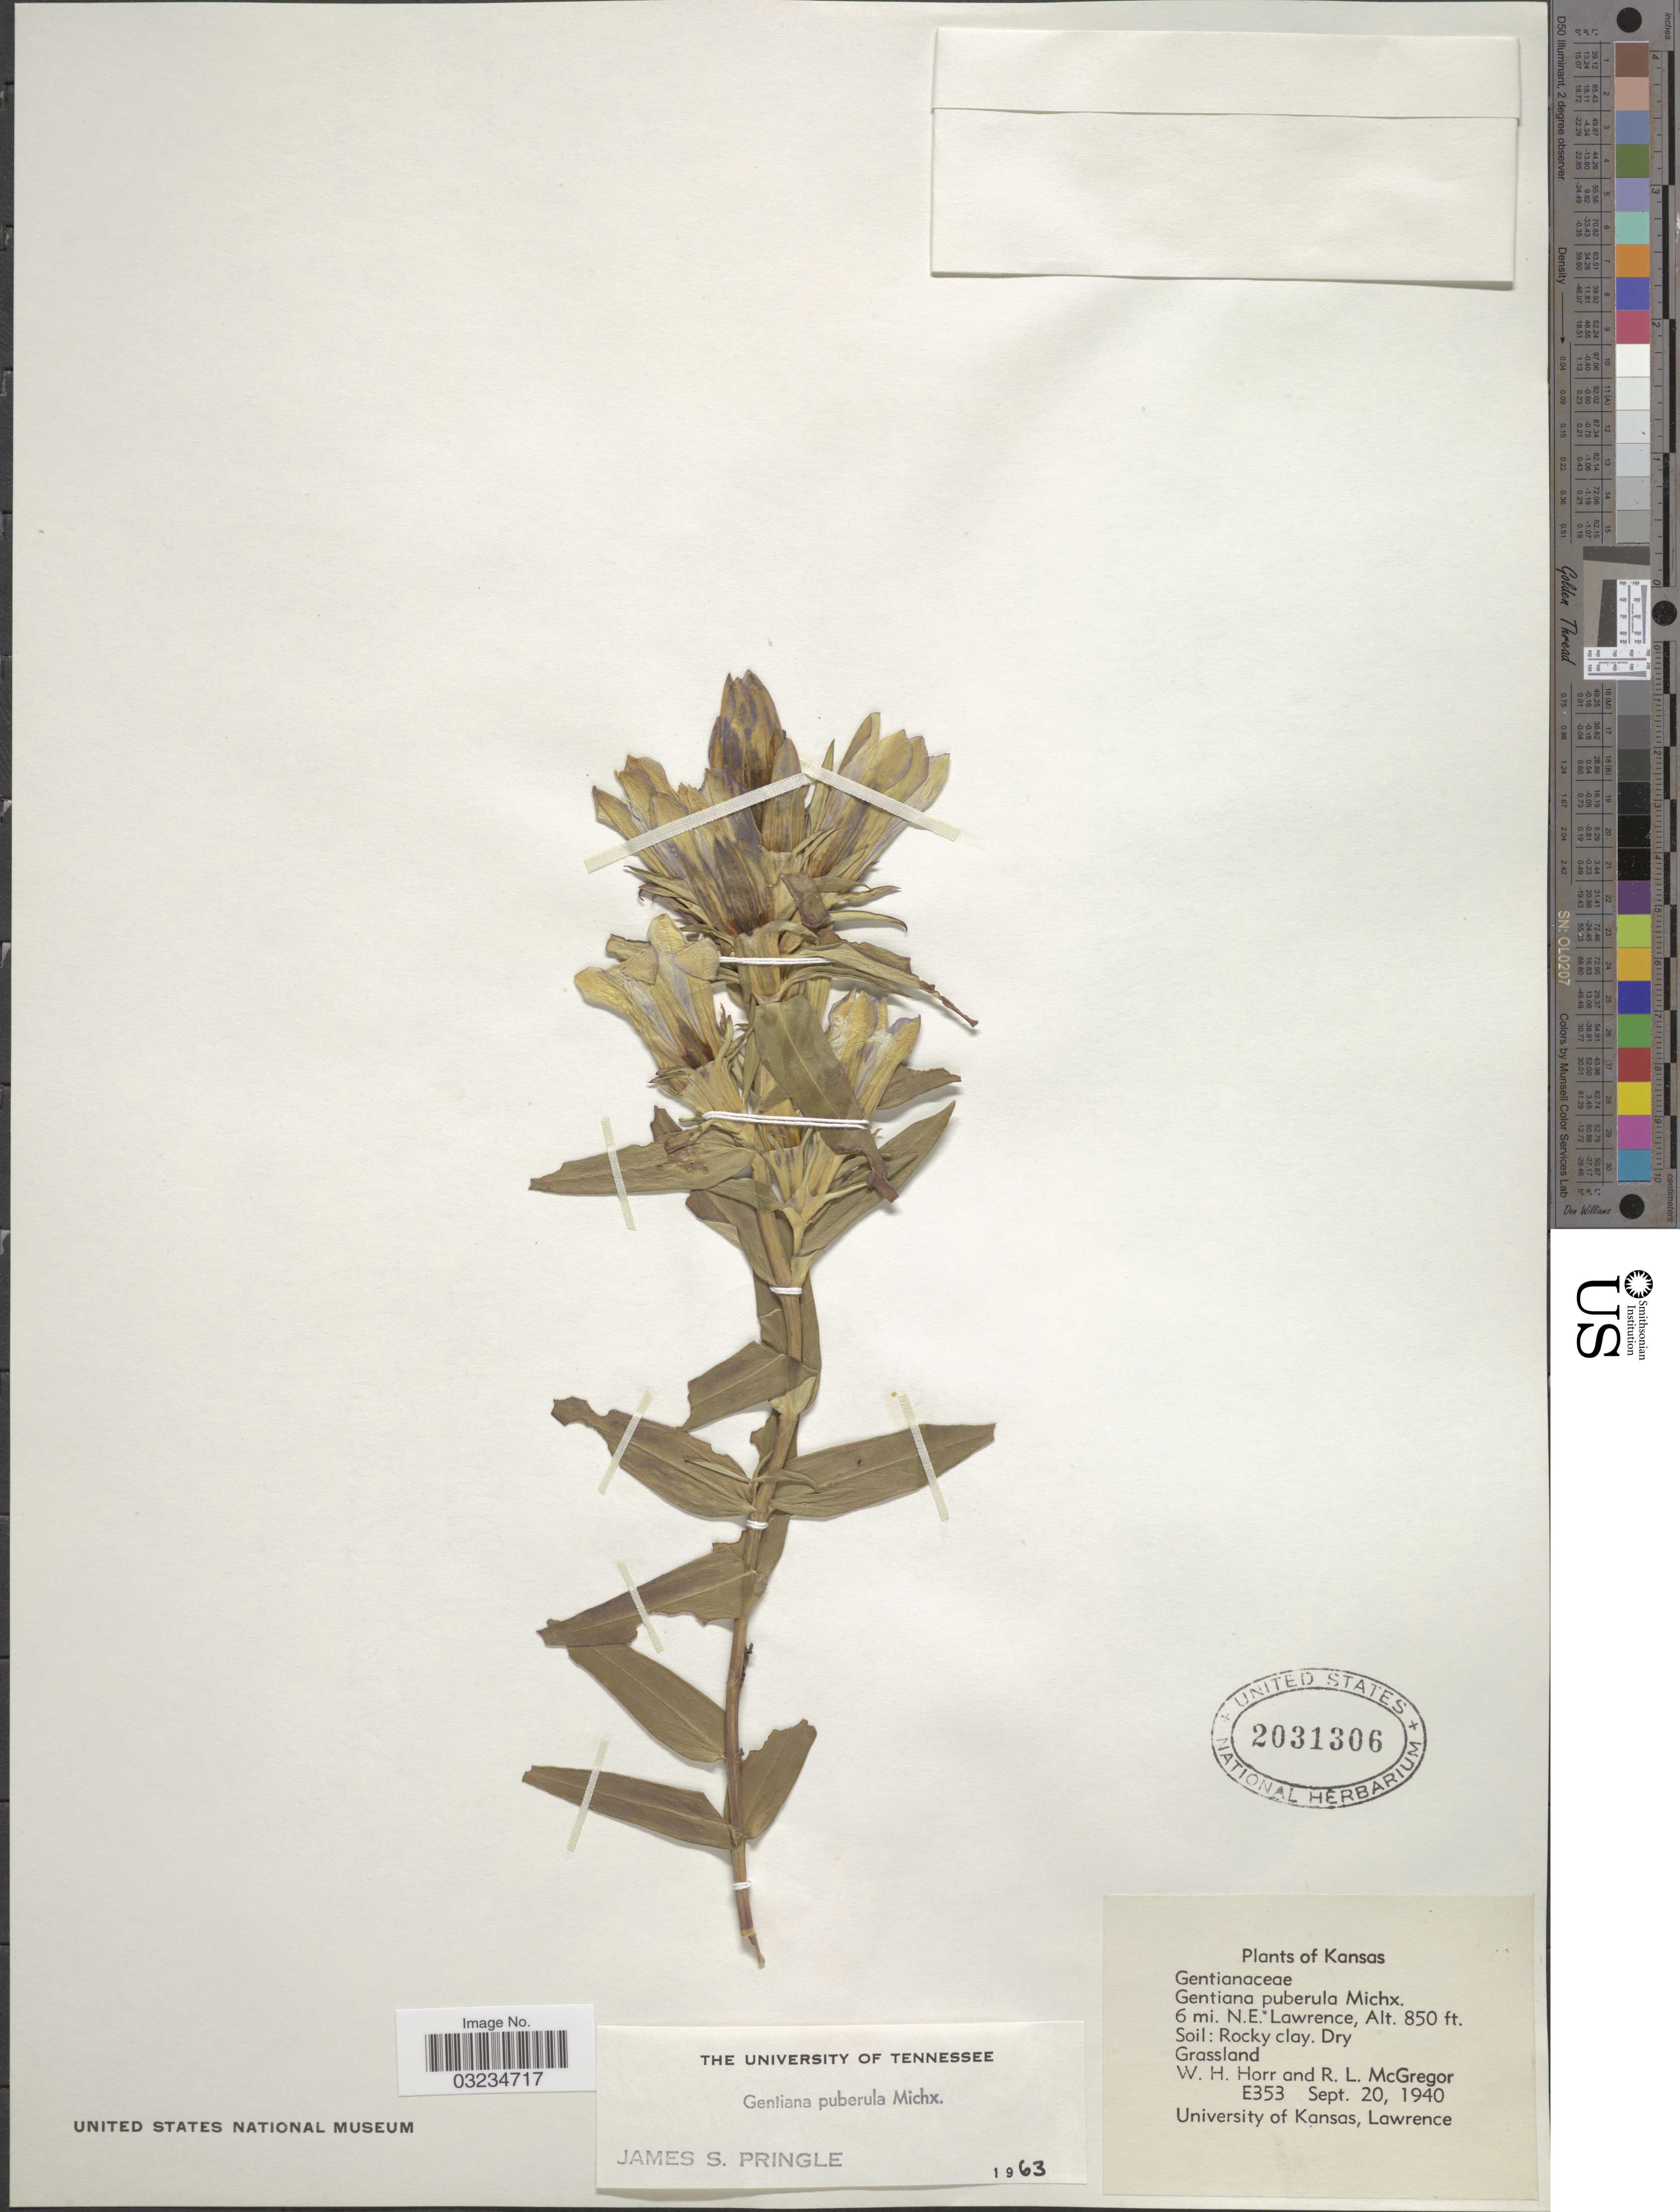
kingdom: Plantae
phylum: Tracheophyta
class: Magnoliopsida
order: Gentianales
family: Gentianaceae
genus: Gentiana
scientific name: Gentiana puberula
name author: Michx.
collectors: W. H. Horr & R. McGregor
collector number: E353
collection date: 1940-09-20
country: United States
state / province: Kansas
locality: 6 mi. N.E. Lawrence.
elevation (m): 259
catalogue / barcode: US 2031306